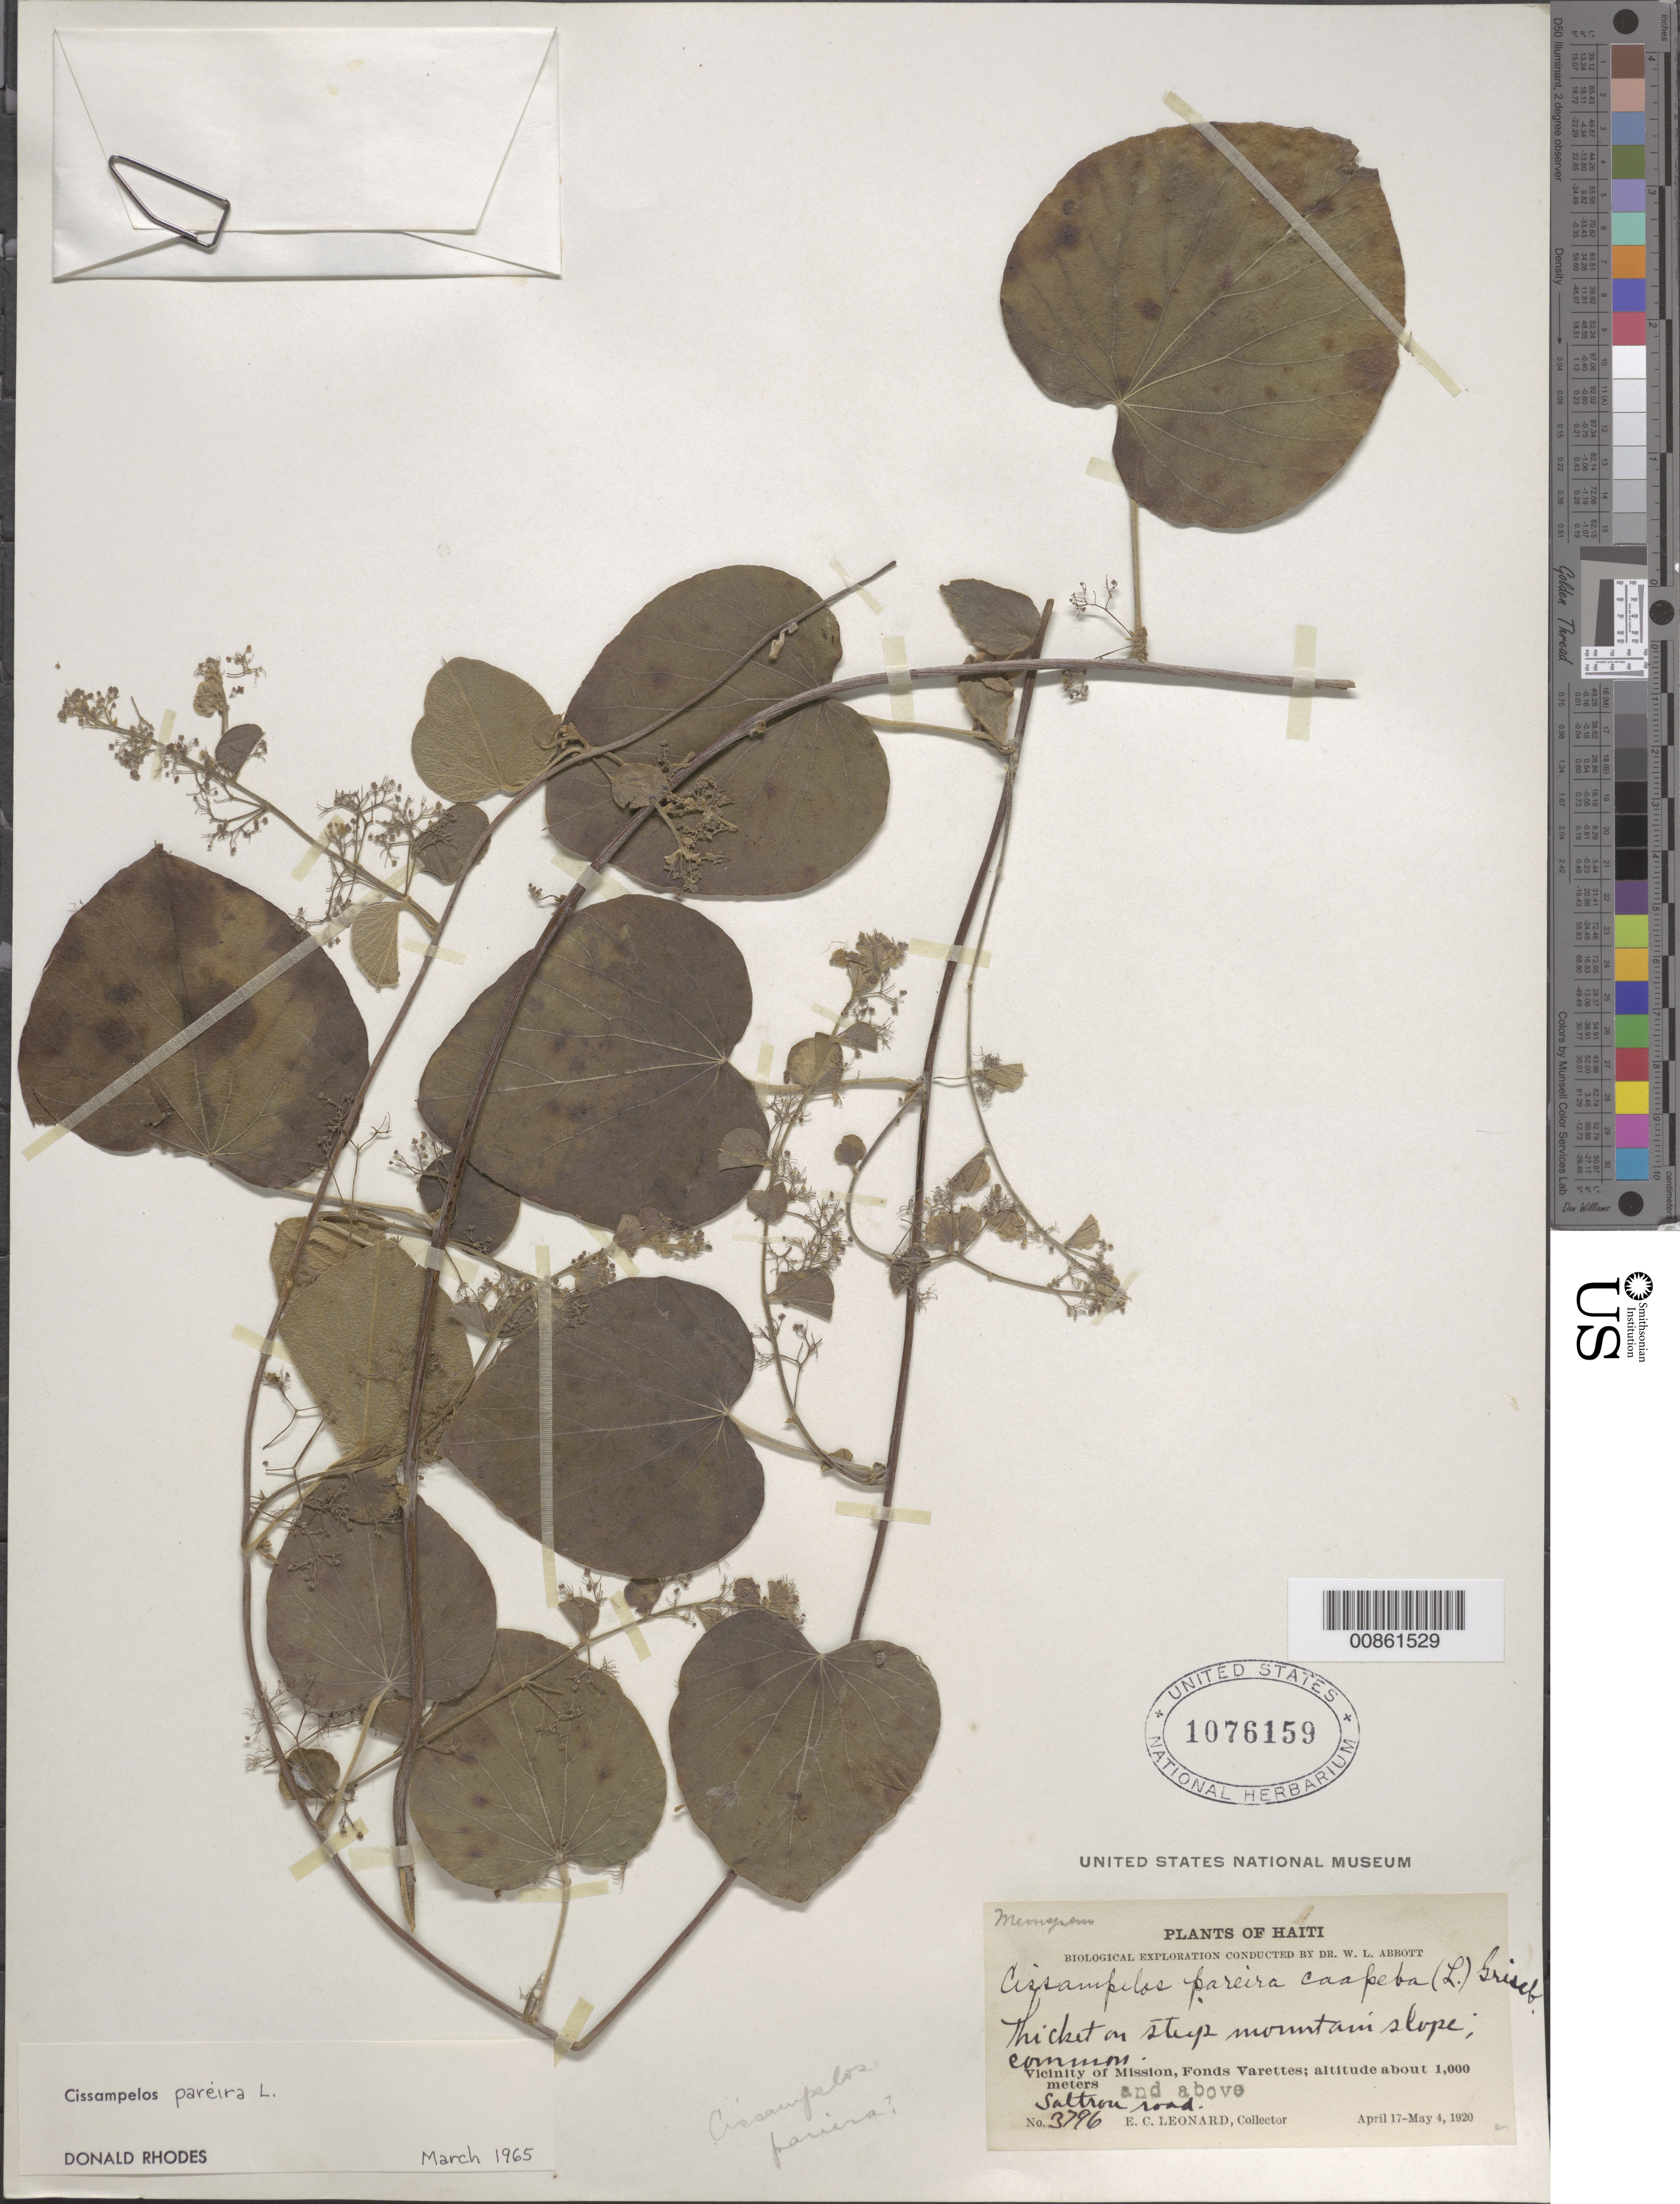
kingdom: Plantae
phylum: Tracheophyta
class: Magnoliopsida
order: Ranunculales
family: Menispermaceae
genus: Cissampelos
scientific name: Cissampelos pareira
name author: L.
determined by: Rhodes, D.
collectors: E. C. Leonard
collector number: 3796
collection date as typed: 17 Apr 1920 to 04 May 1920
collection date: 1920-04-17/1920-05-04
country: Haiti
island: Hispaniola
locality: Vicinity of Mission, Fonds Varettes. Saltrou road.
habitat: Thicket on steep mountain slope.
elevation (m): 1000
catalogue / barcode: US 1076159